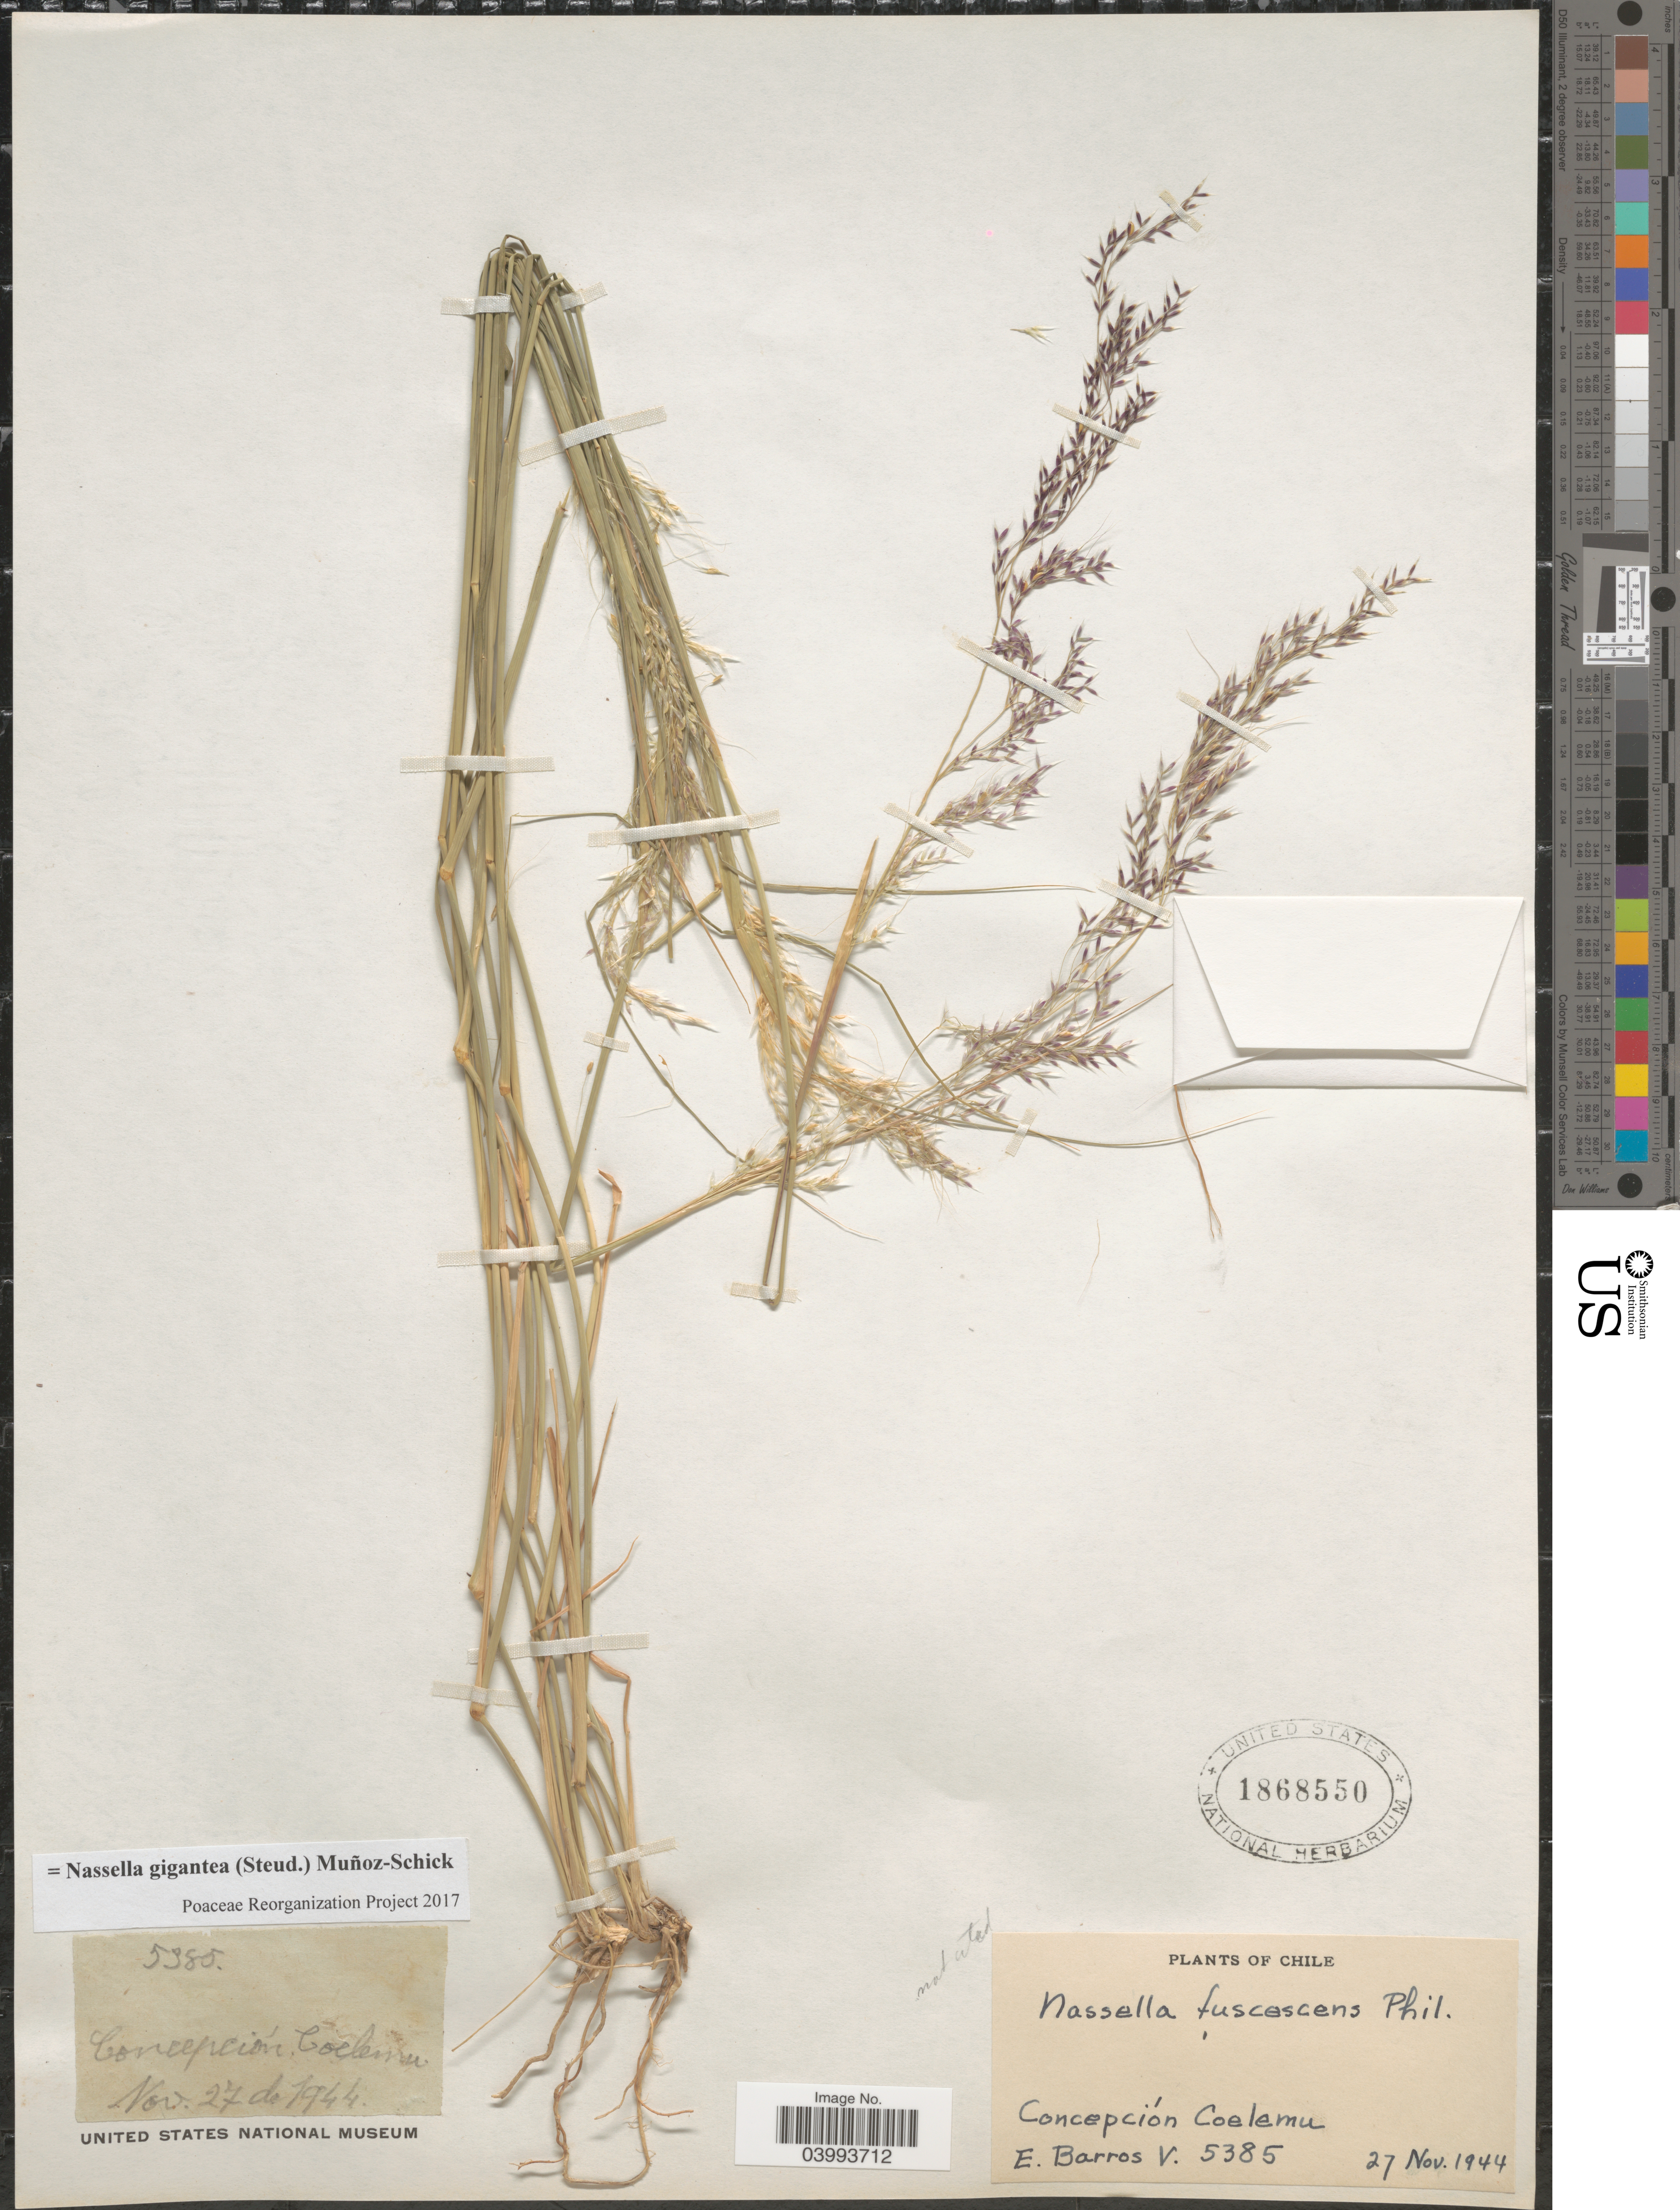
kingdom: Plantae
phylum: Tracheophyta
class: Liliopsida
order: Poales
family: Poaceae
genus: Nassella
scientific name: Nassella gigantea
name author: (Steud.) Muñoz-Schick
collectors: E. Barros V.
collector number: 5385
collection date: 1944-11-27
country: Chile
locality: Concepción Coelemu.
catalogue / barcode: US 1868550